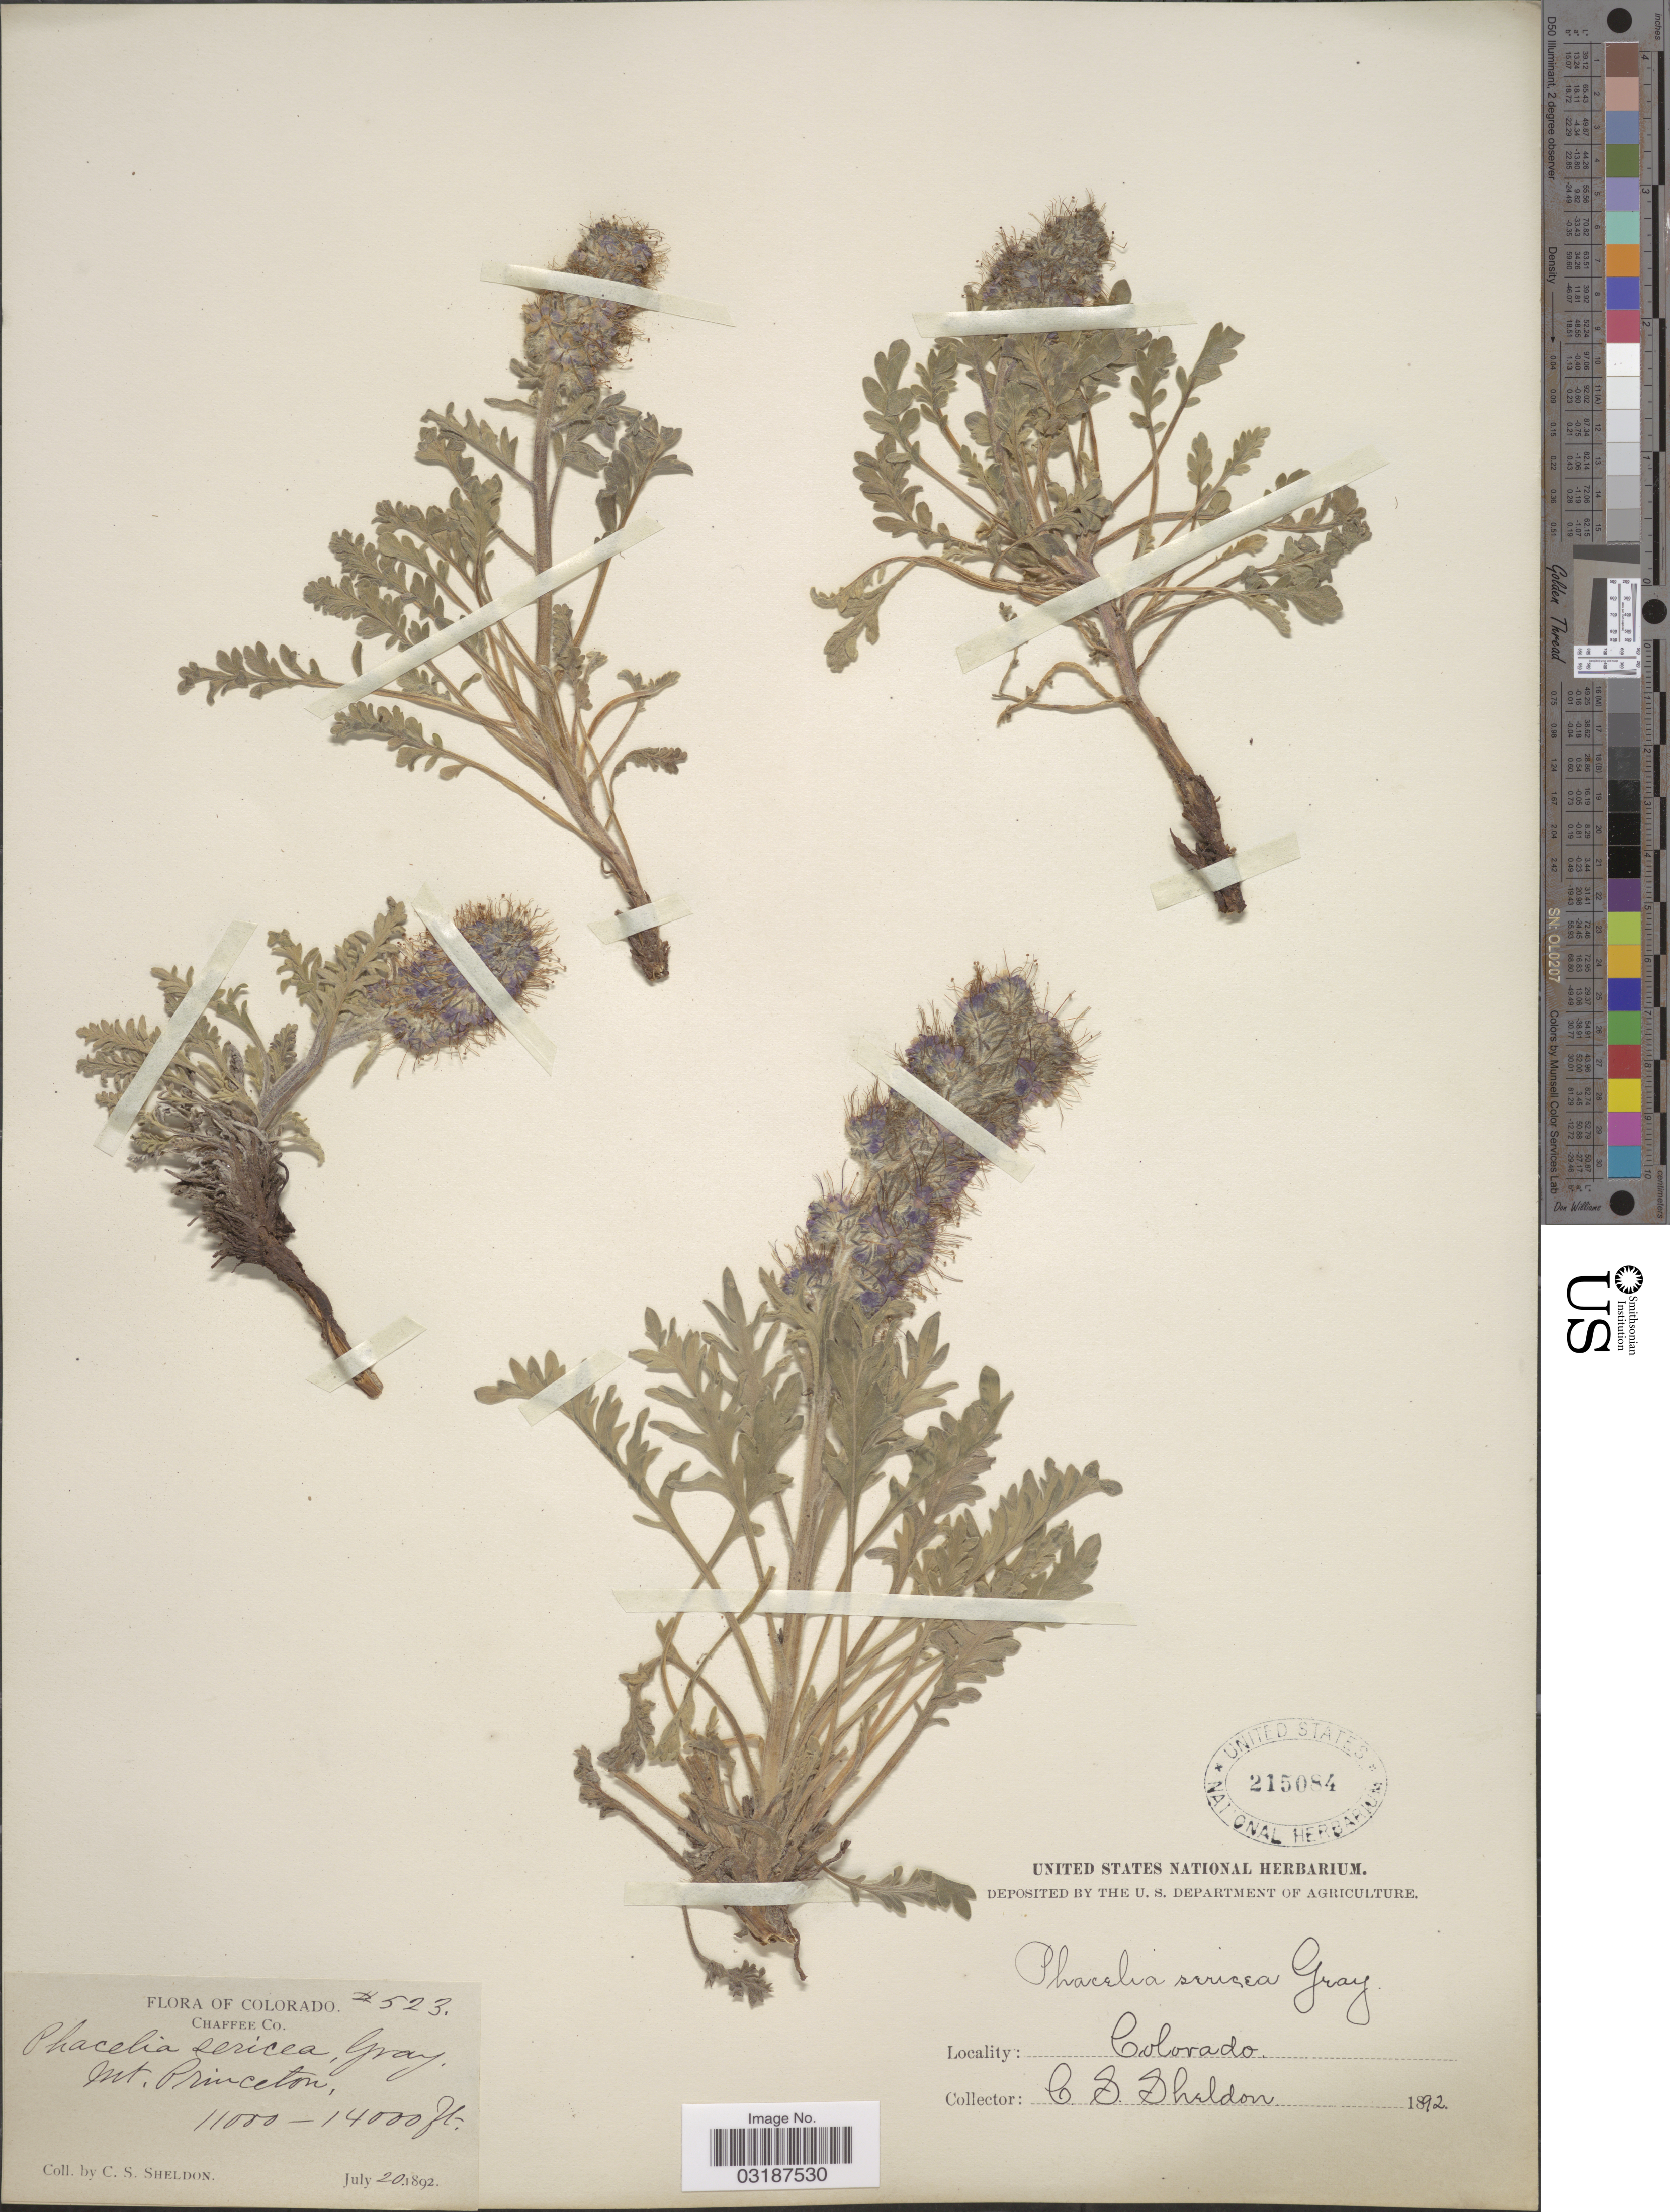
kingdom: Plantae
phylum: Tracheophyta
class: Magnoliopsida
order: Boraginales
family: Hydrophyllaceae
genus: Phacelia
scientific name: Phacelia sericea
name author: (Graham) A. Gray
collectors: C. S. Sheldon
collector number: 523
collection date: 1892-07-20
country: United States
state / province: Colorado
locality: Chaffee Co. Mt. Princeton.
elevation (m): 3353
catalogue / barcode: US 215084